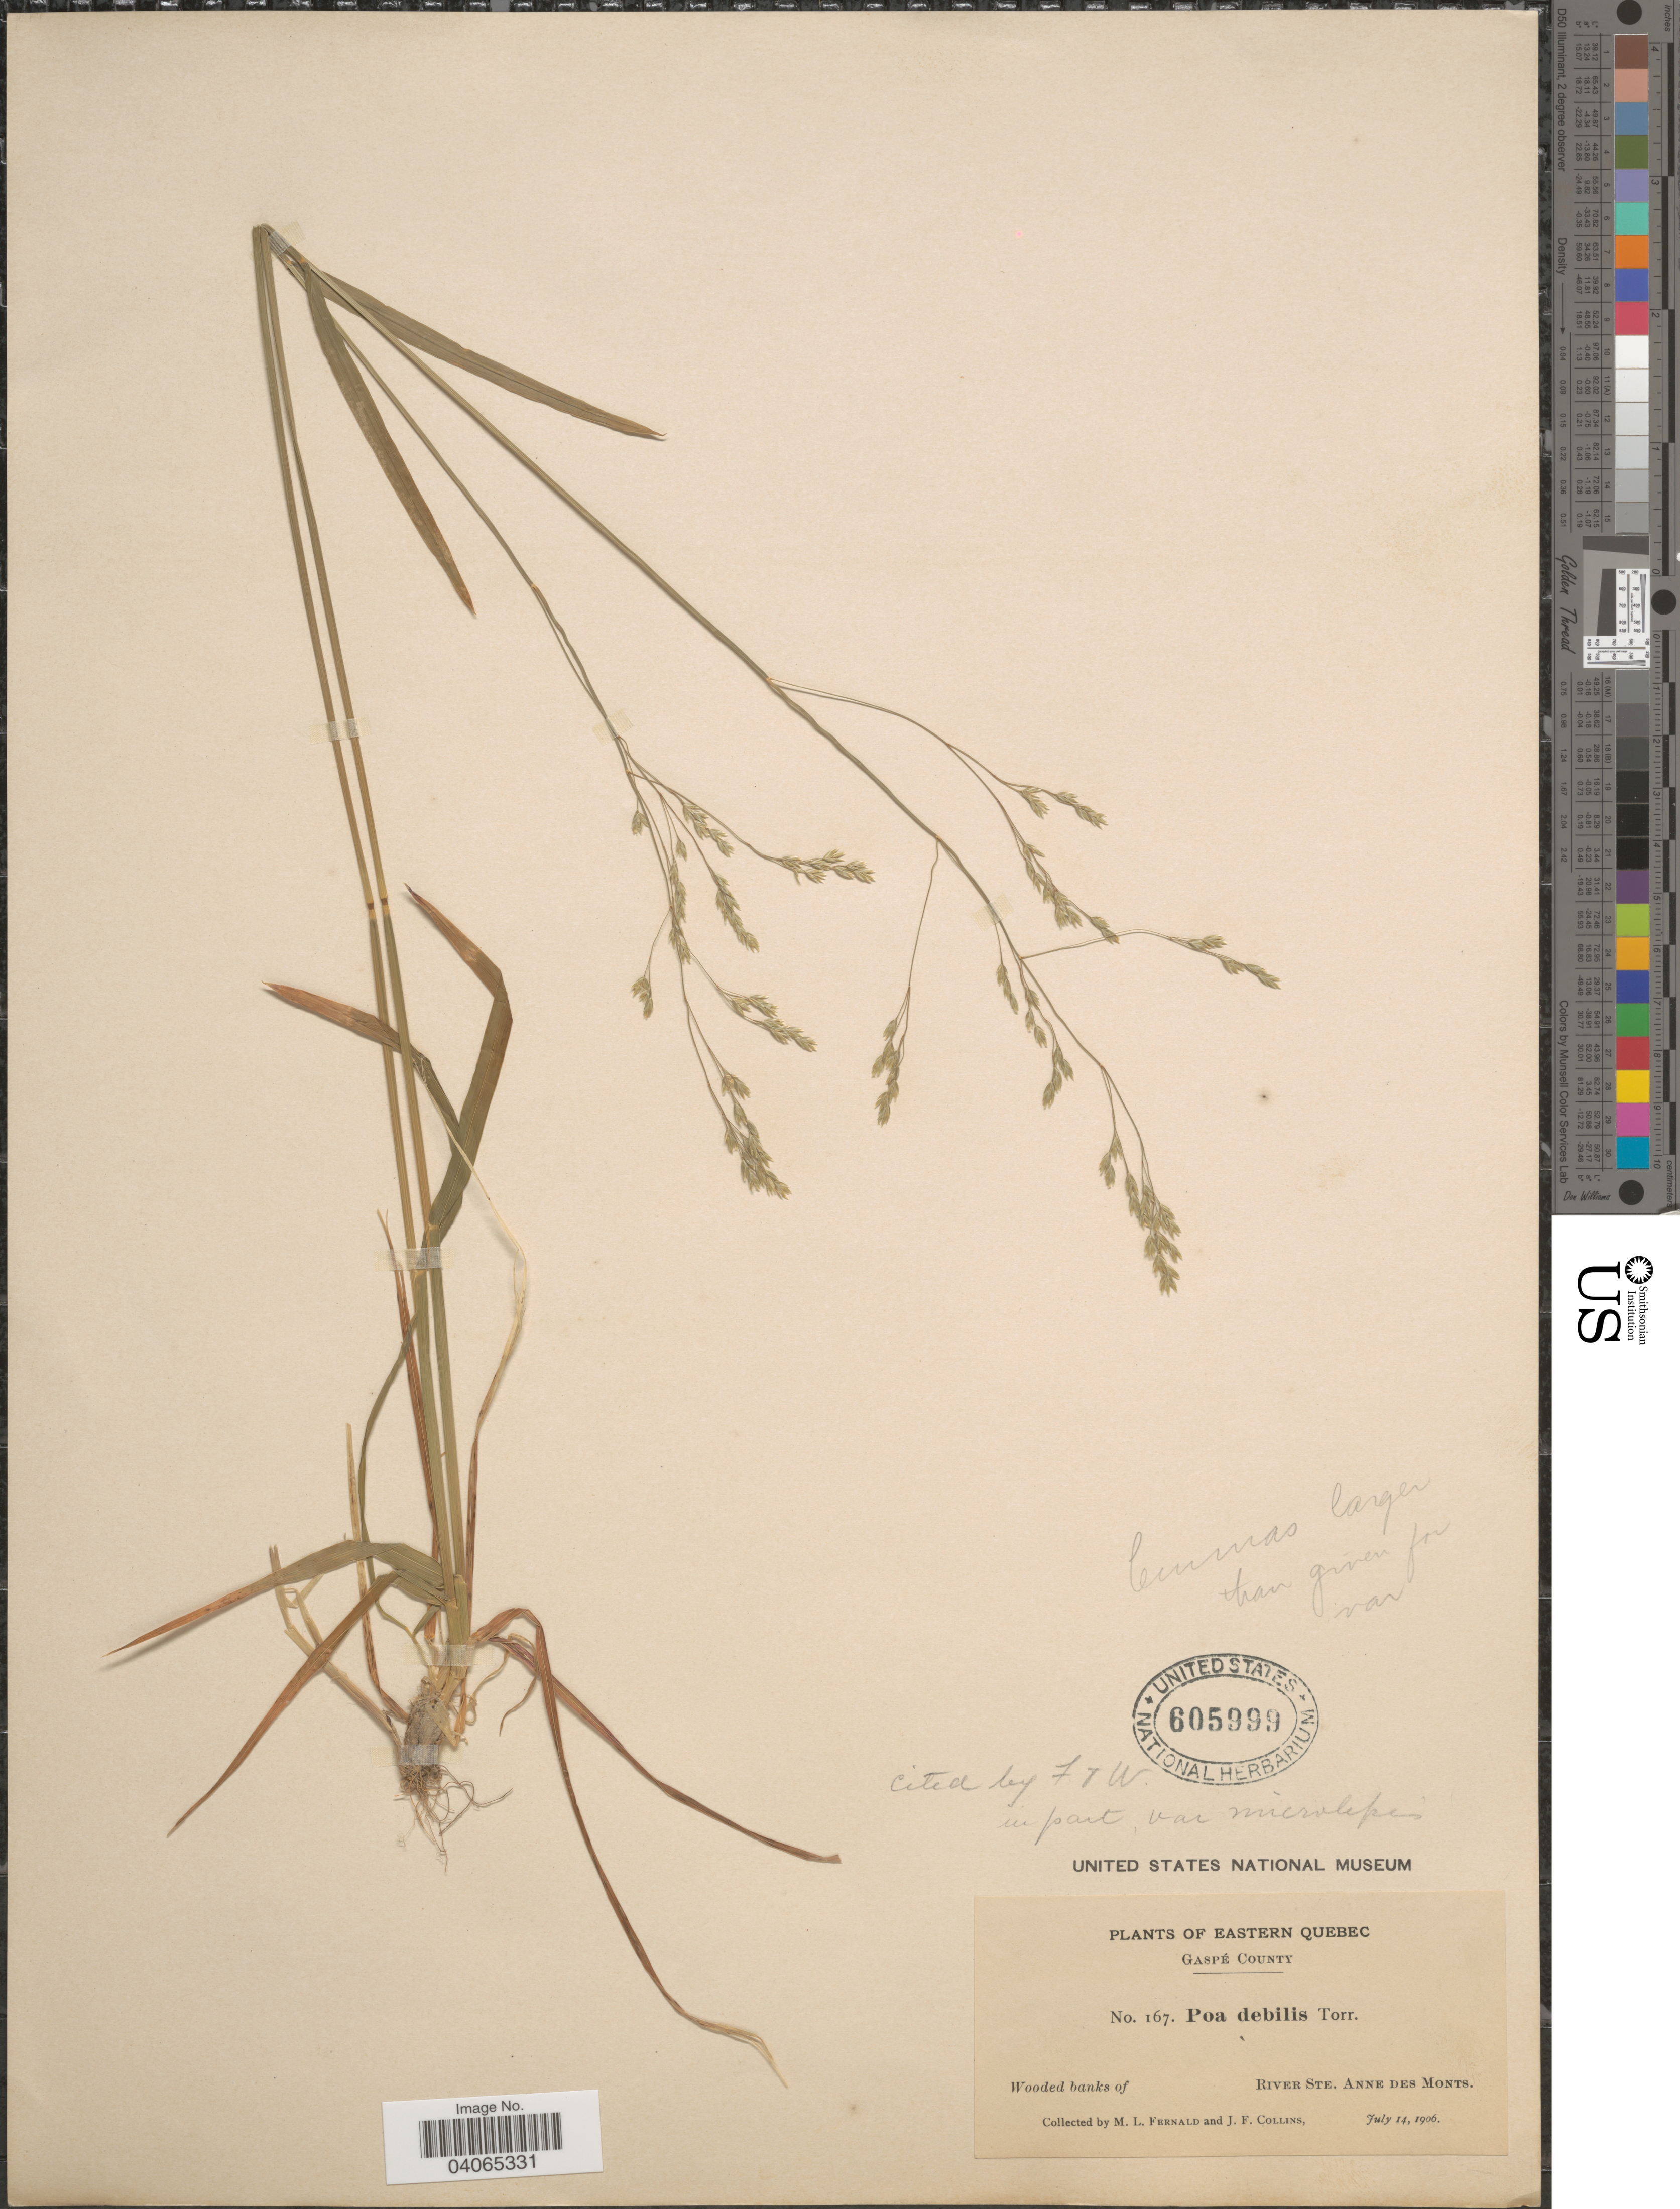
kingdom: Plantae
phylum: Tracheophyta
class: Liliopsida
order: Poales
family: Poaceae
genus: Poa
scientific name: Poa saltuensis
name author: Fernald & Wiegand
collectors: M. L. Fernald & J. Collins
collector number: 167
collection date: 1906-07-14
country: Canada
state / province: Quebec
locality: Eastern Quebec. Gaspé County. Wooded banks of River Ste. Anne Des Monts.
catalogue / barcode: US 605999